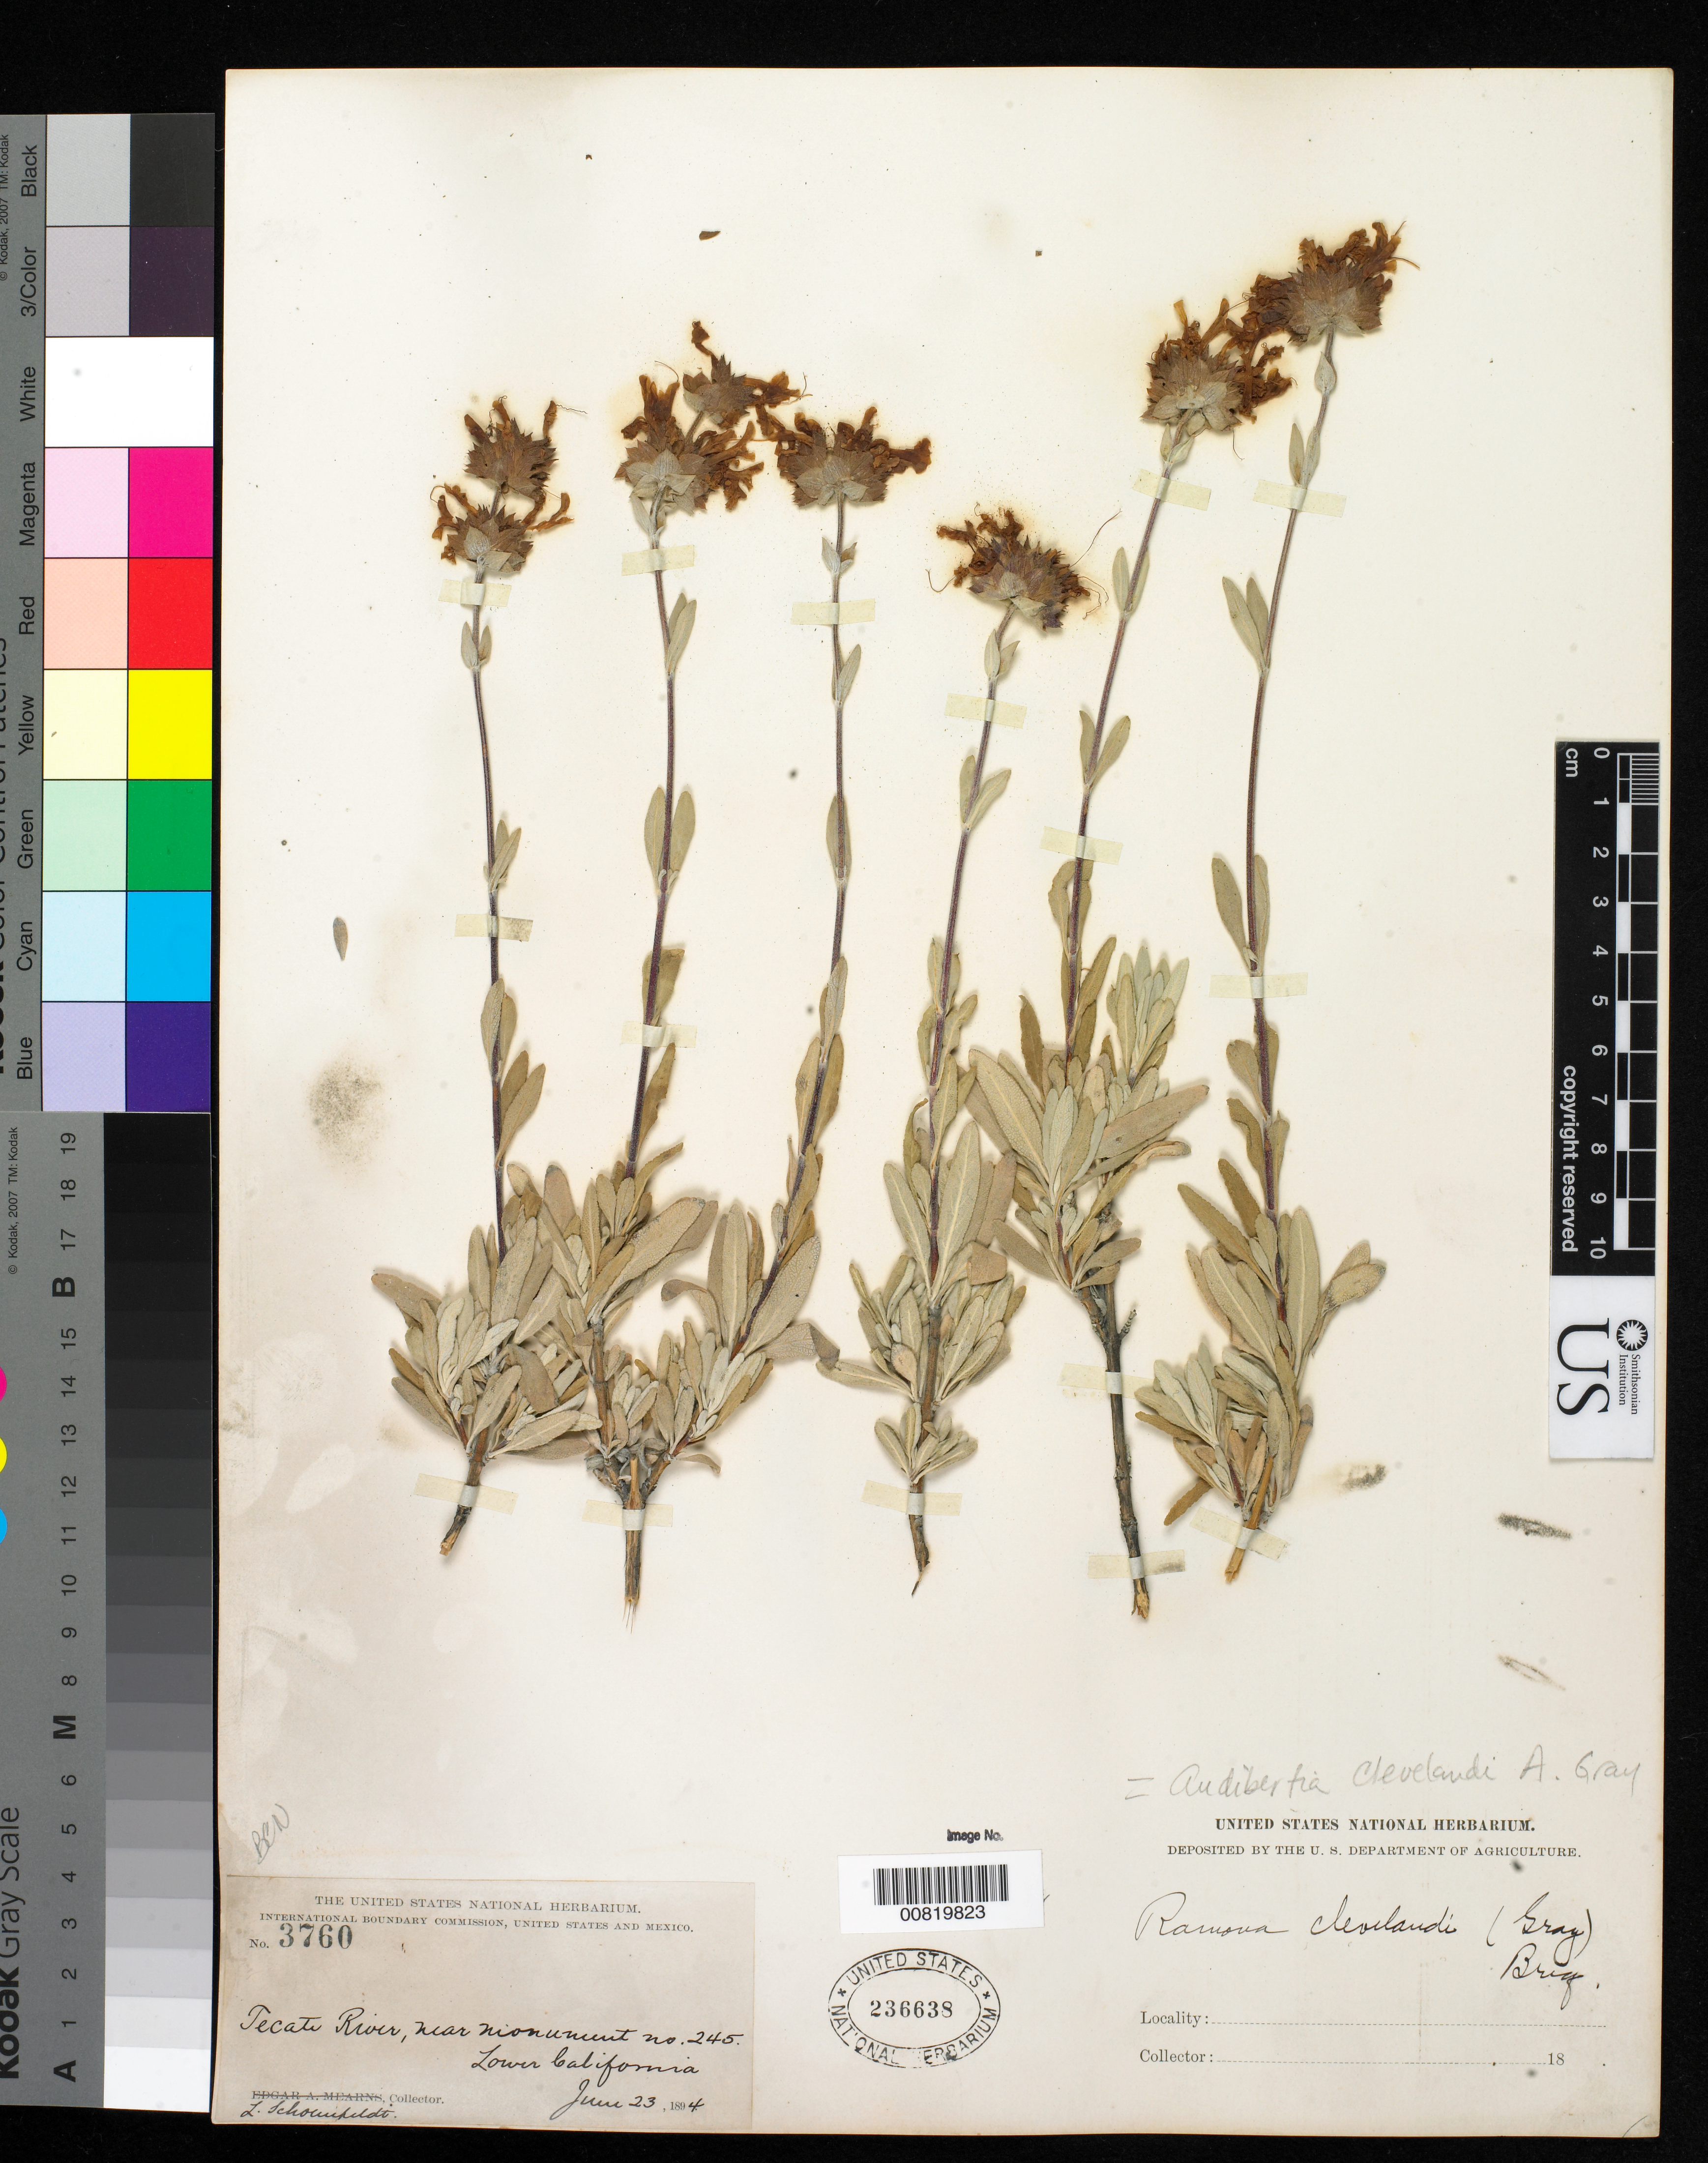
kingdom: Plantae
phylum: Tracheophyta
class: Magnoliopsida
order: Lamiales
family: Lamiaceae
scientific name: Audibertia clevelandi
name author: A. Gray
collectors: L. Schoenfeldt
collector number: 3760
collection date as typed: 23 Jun 1894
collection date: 1894-06-23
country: Mexico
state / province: Baja California Norte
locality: Tecate River, near monument no. 245, Baja California.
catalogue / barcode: US 236638